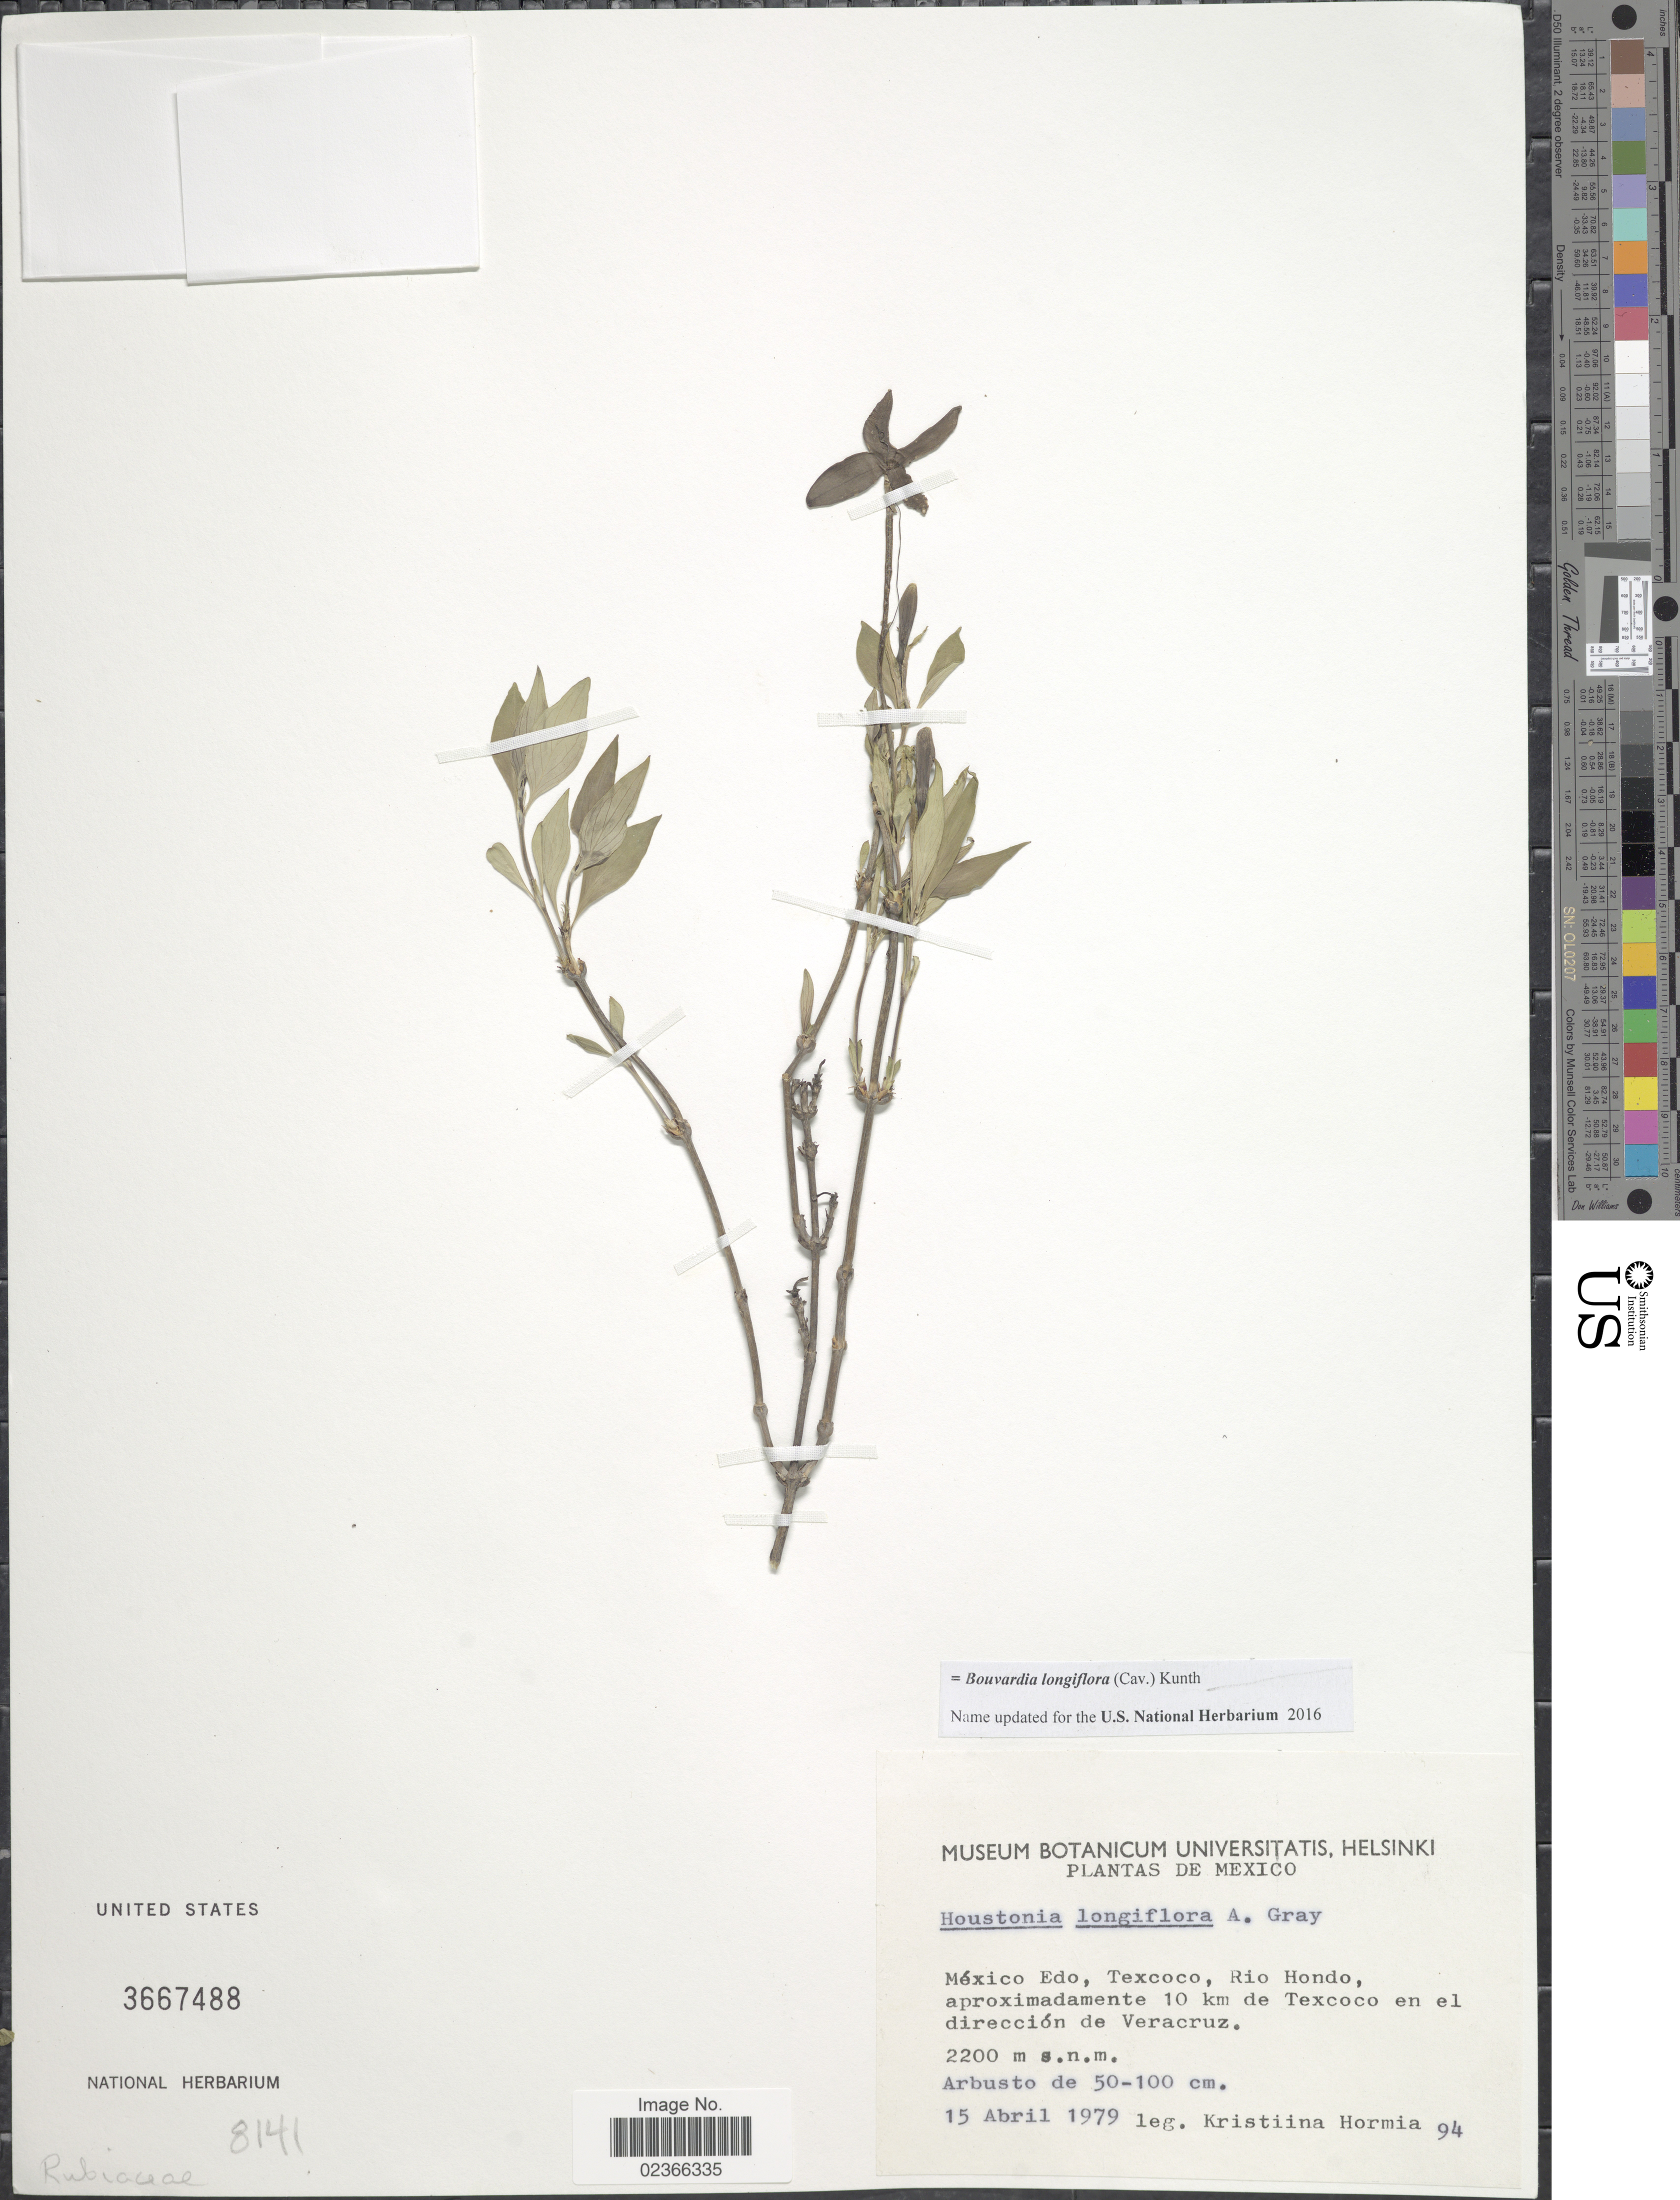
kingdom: Plantae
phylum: Tracheophyta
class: Magnoliopsida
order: Gentianales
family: Rubiaceae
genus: Bouvardia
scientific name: Bouvardia longiflora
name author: (Cav.) Kunth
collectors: K. Hormia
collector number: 94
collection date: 1979-04-15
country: Mexico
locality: Mexico edo, Texcoco, Rio Hondo, aproximadamente 10 km de Texcoco en el direccion de Veracruz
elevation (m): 2200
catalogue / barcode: US 3667488